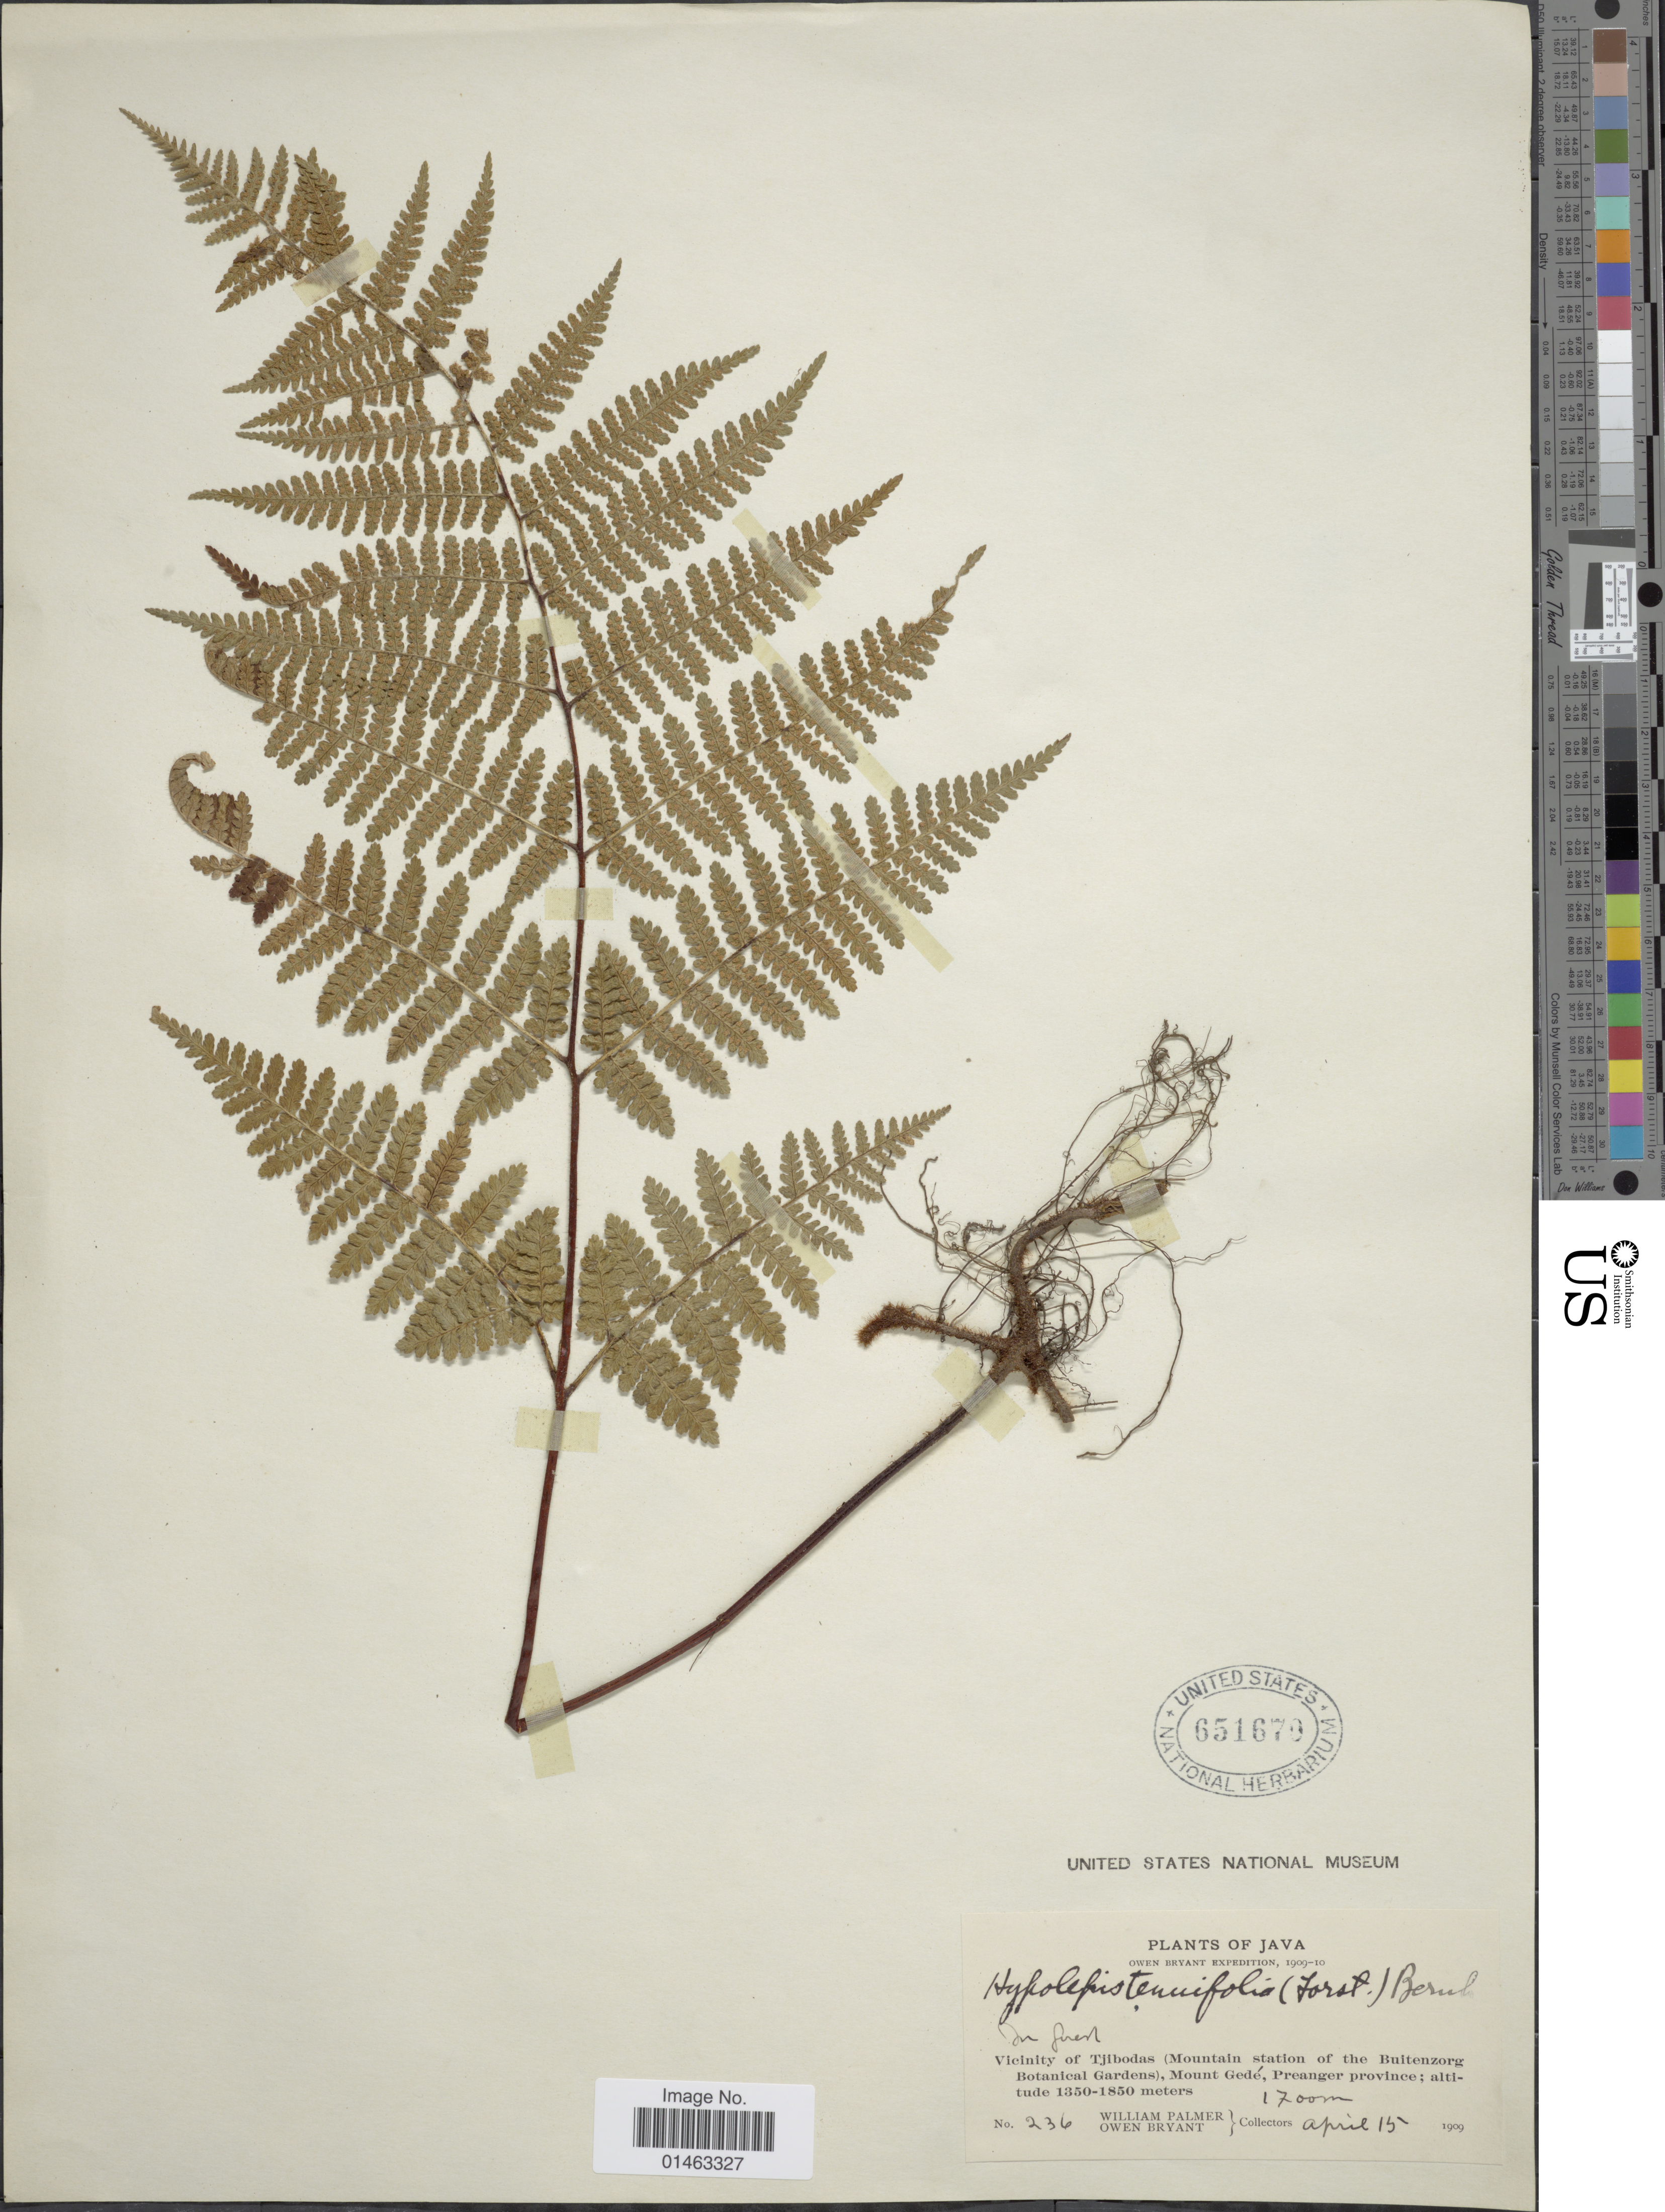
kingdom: Plantae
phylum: Tracheophyta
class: Polypodiopsida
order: Polypodiales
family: Dennstaedtiaceae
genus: Hypolepis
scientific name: Hypolepis tenuifolia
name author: (G. Forst.) Bernh.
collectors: W. Palmer & O. Bryant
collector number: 236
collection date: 1909-04-15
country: Indonesia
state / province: Java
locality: Vicinity of Tjibodas (Mountain station of the Buitenzorg Botanical Gardens), Mount Gedé, Preanger province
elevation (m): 1700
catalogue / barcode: US 651670